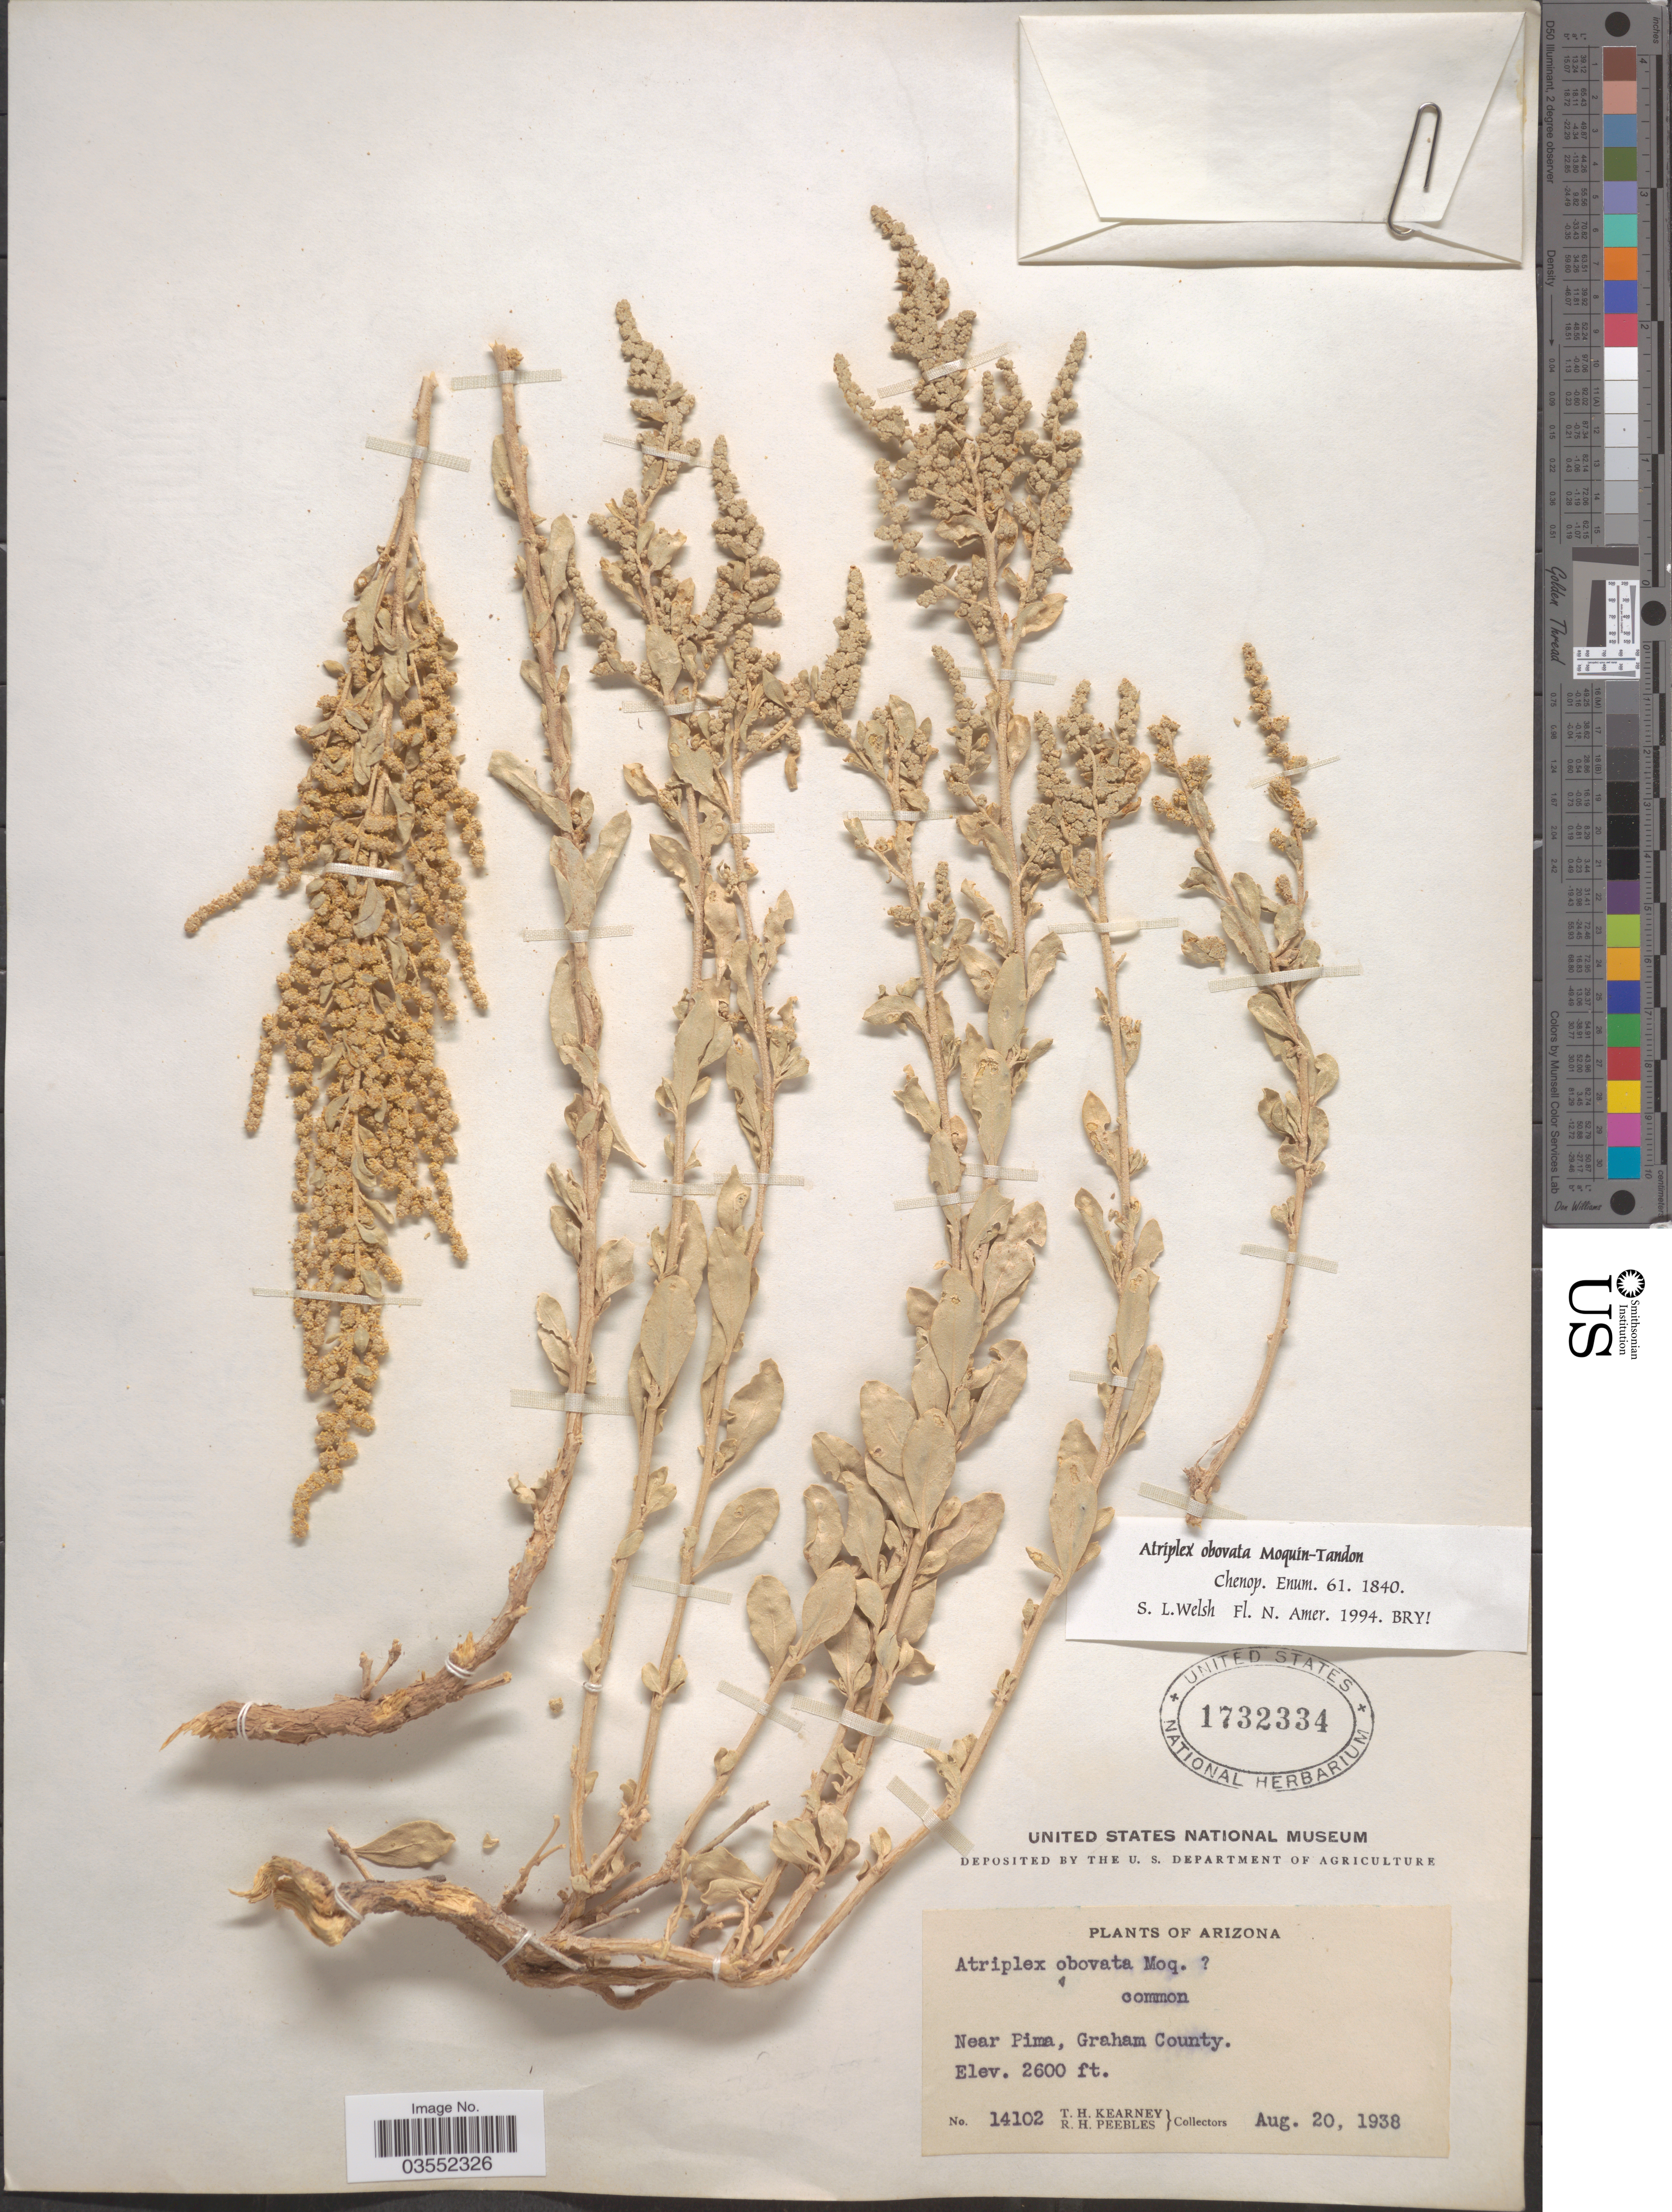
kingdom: Plantae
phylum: Tracheophyta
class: Magnoliopsida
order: Caryophyllales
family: Amaranthaceae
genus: Atriplex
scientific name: Atriplex obovata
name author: Moq.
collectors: T. H. Kearney & R. H. Peebles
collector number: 14102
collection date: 1938-08-20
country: United States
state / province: Arizona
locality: Near Pima, Graham County.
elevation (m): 792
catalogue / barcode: US 1732334